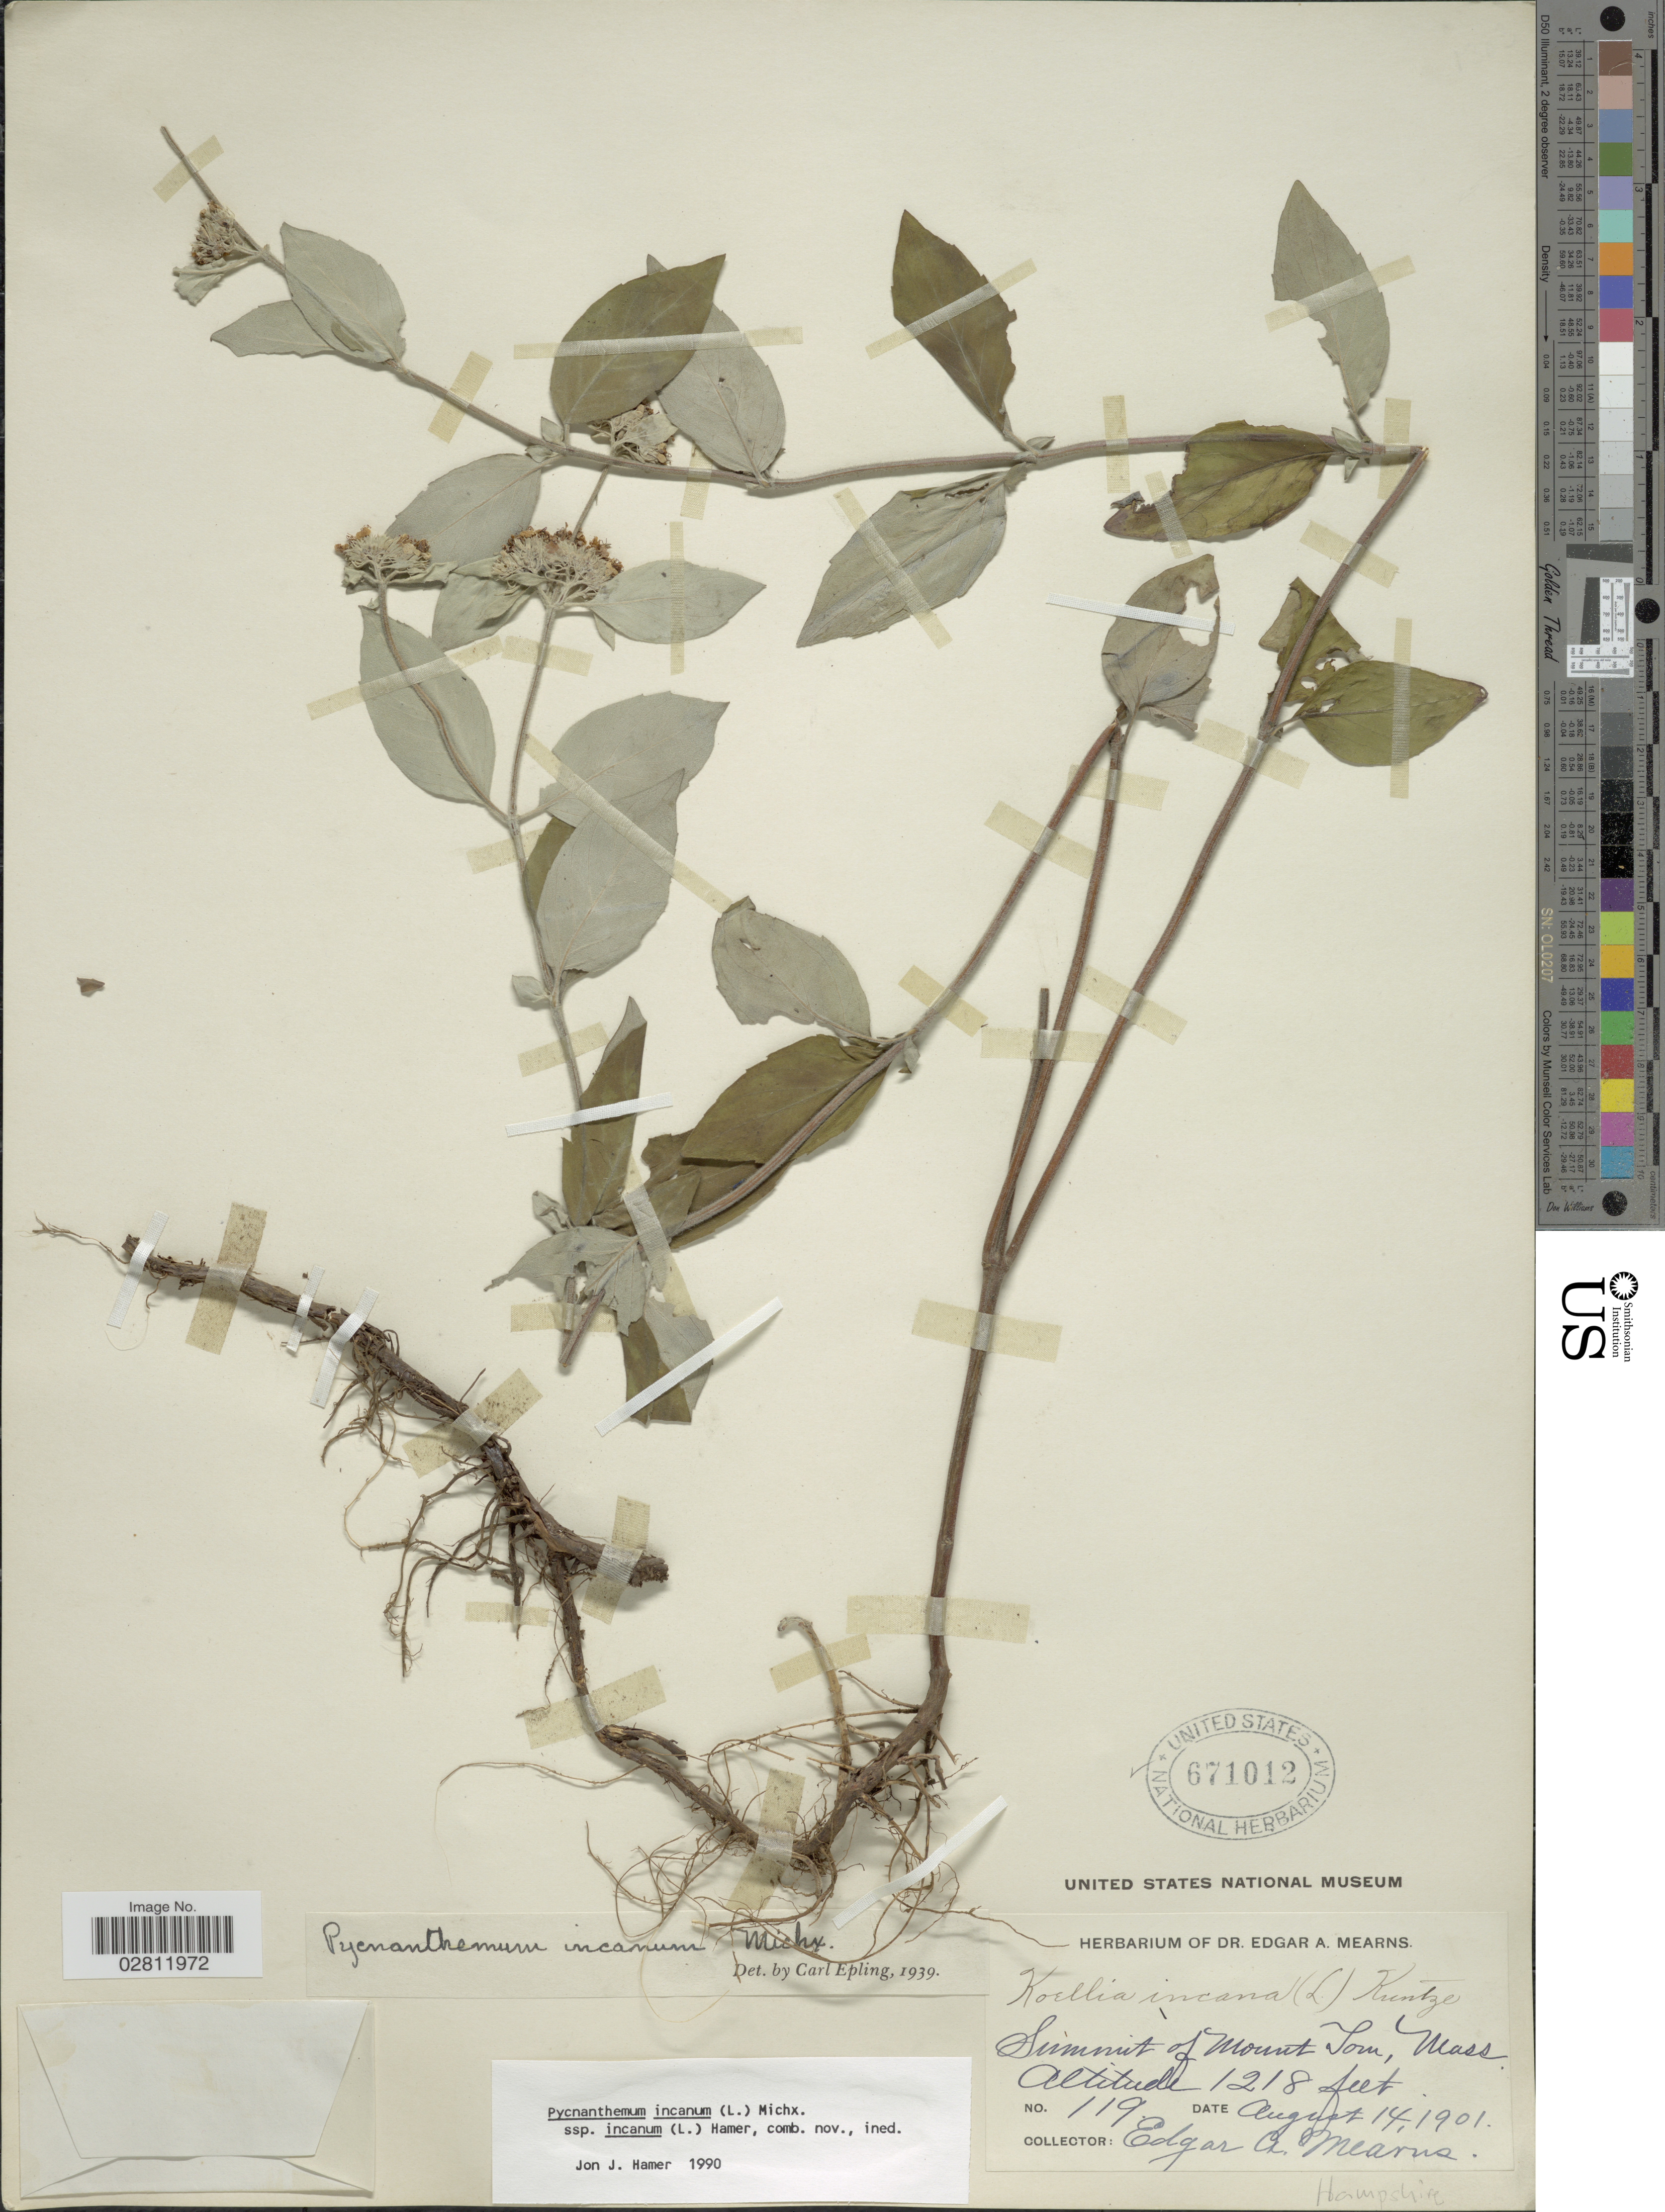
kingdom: Plantae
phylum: Tracheophyta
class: Magnoliopsida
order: Lamiales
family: Lamiaceae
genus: Pycnanthemum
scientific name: Pycnanthemum incanum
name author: (L.) Michx.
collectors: E. A. Mearns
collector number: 119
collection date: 1901-08-14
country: United States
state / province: Massachusetts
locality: Summit of Mount Tom. Hampshire.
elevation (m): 371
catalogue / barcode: US 671012